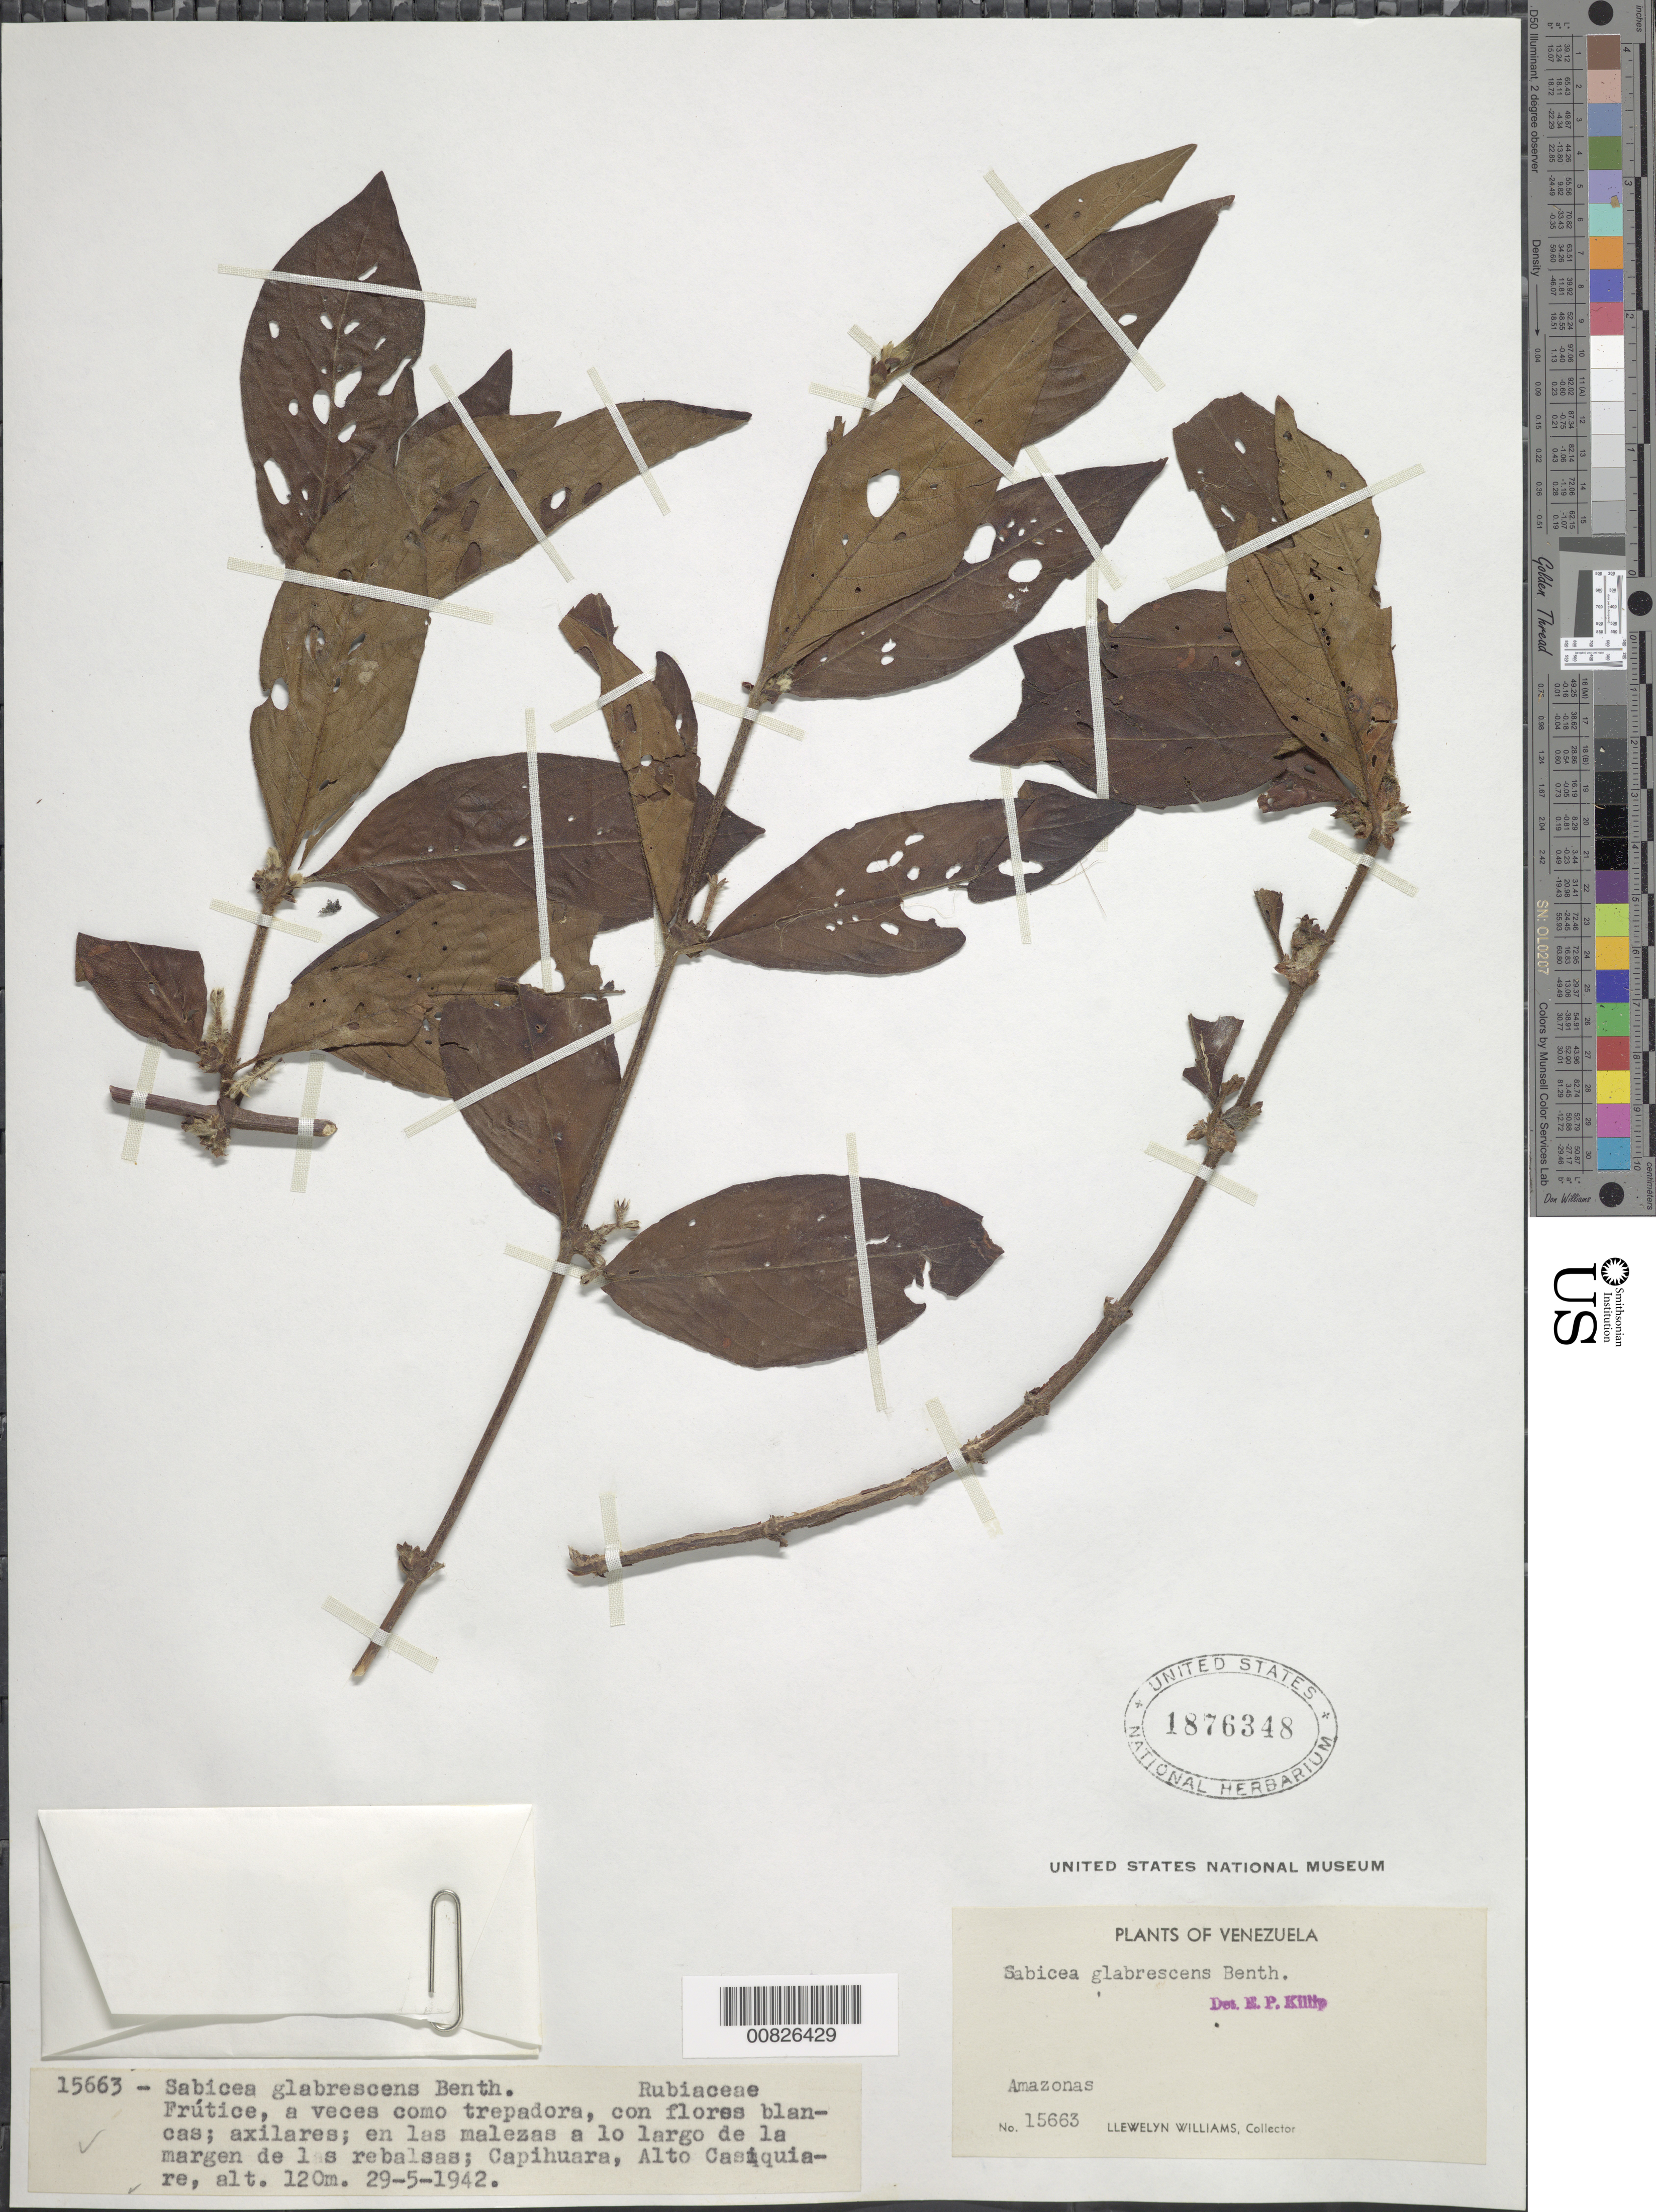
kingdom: Plantae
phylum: Tracheophyta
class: Magnoliopsida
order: Gentianales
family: Rubiaceae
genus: Sabicea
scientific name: Sabicea glabrescens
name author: Benth.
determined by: Killip, Ellsworth P.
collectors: Ll. Williams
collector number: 15663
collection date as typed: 29-May-42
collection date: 1942-05-29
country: Venezuela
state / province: Amazonas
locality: Capihuara, Alto Casiquiare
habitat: Malezas en la margen de las rebalsas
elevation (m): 120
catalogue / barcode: US 1876348